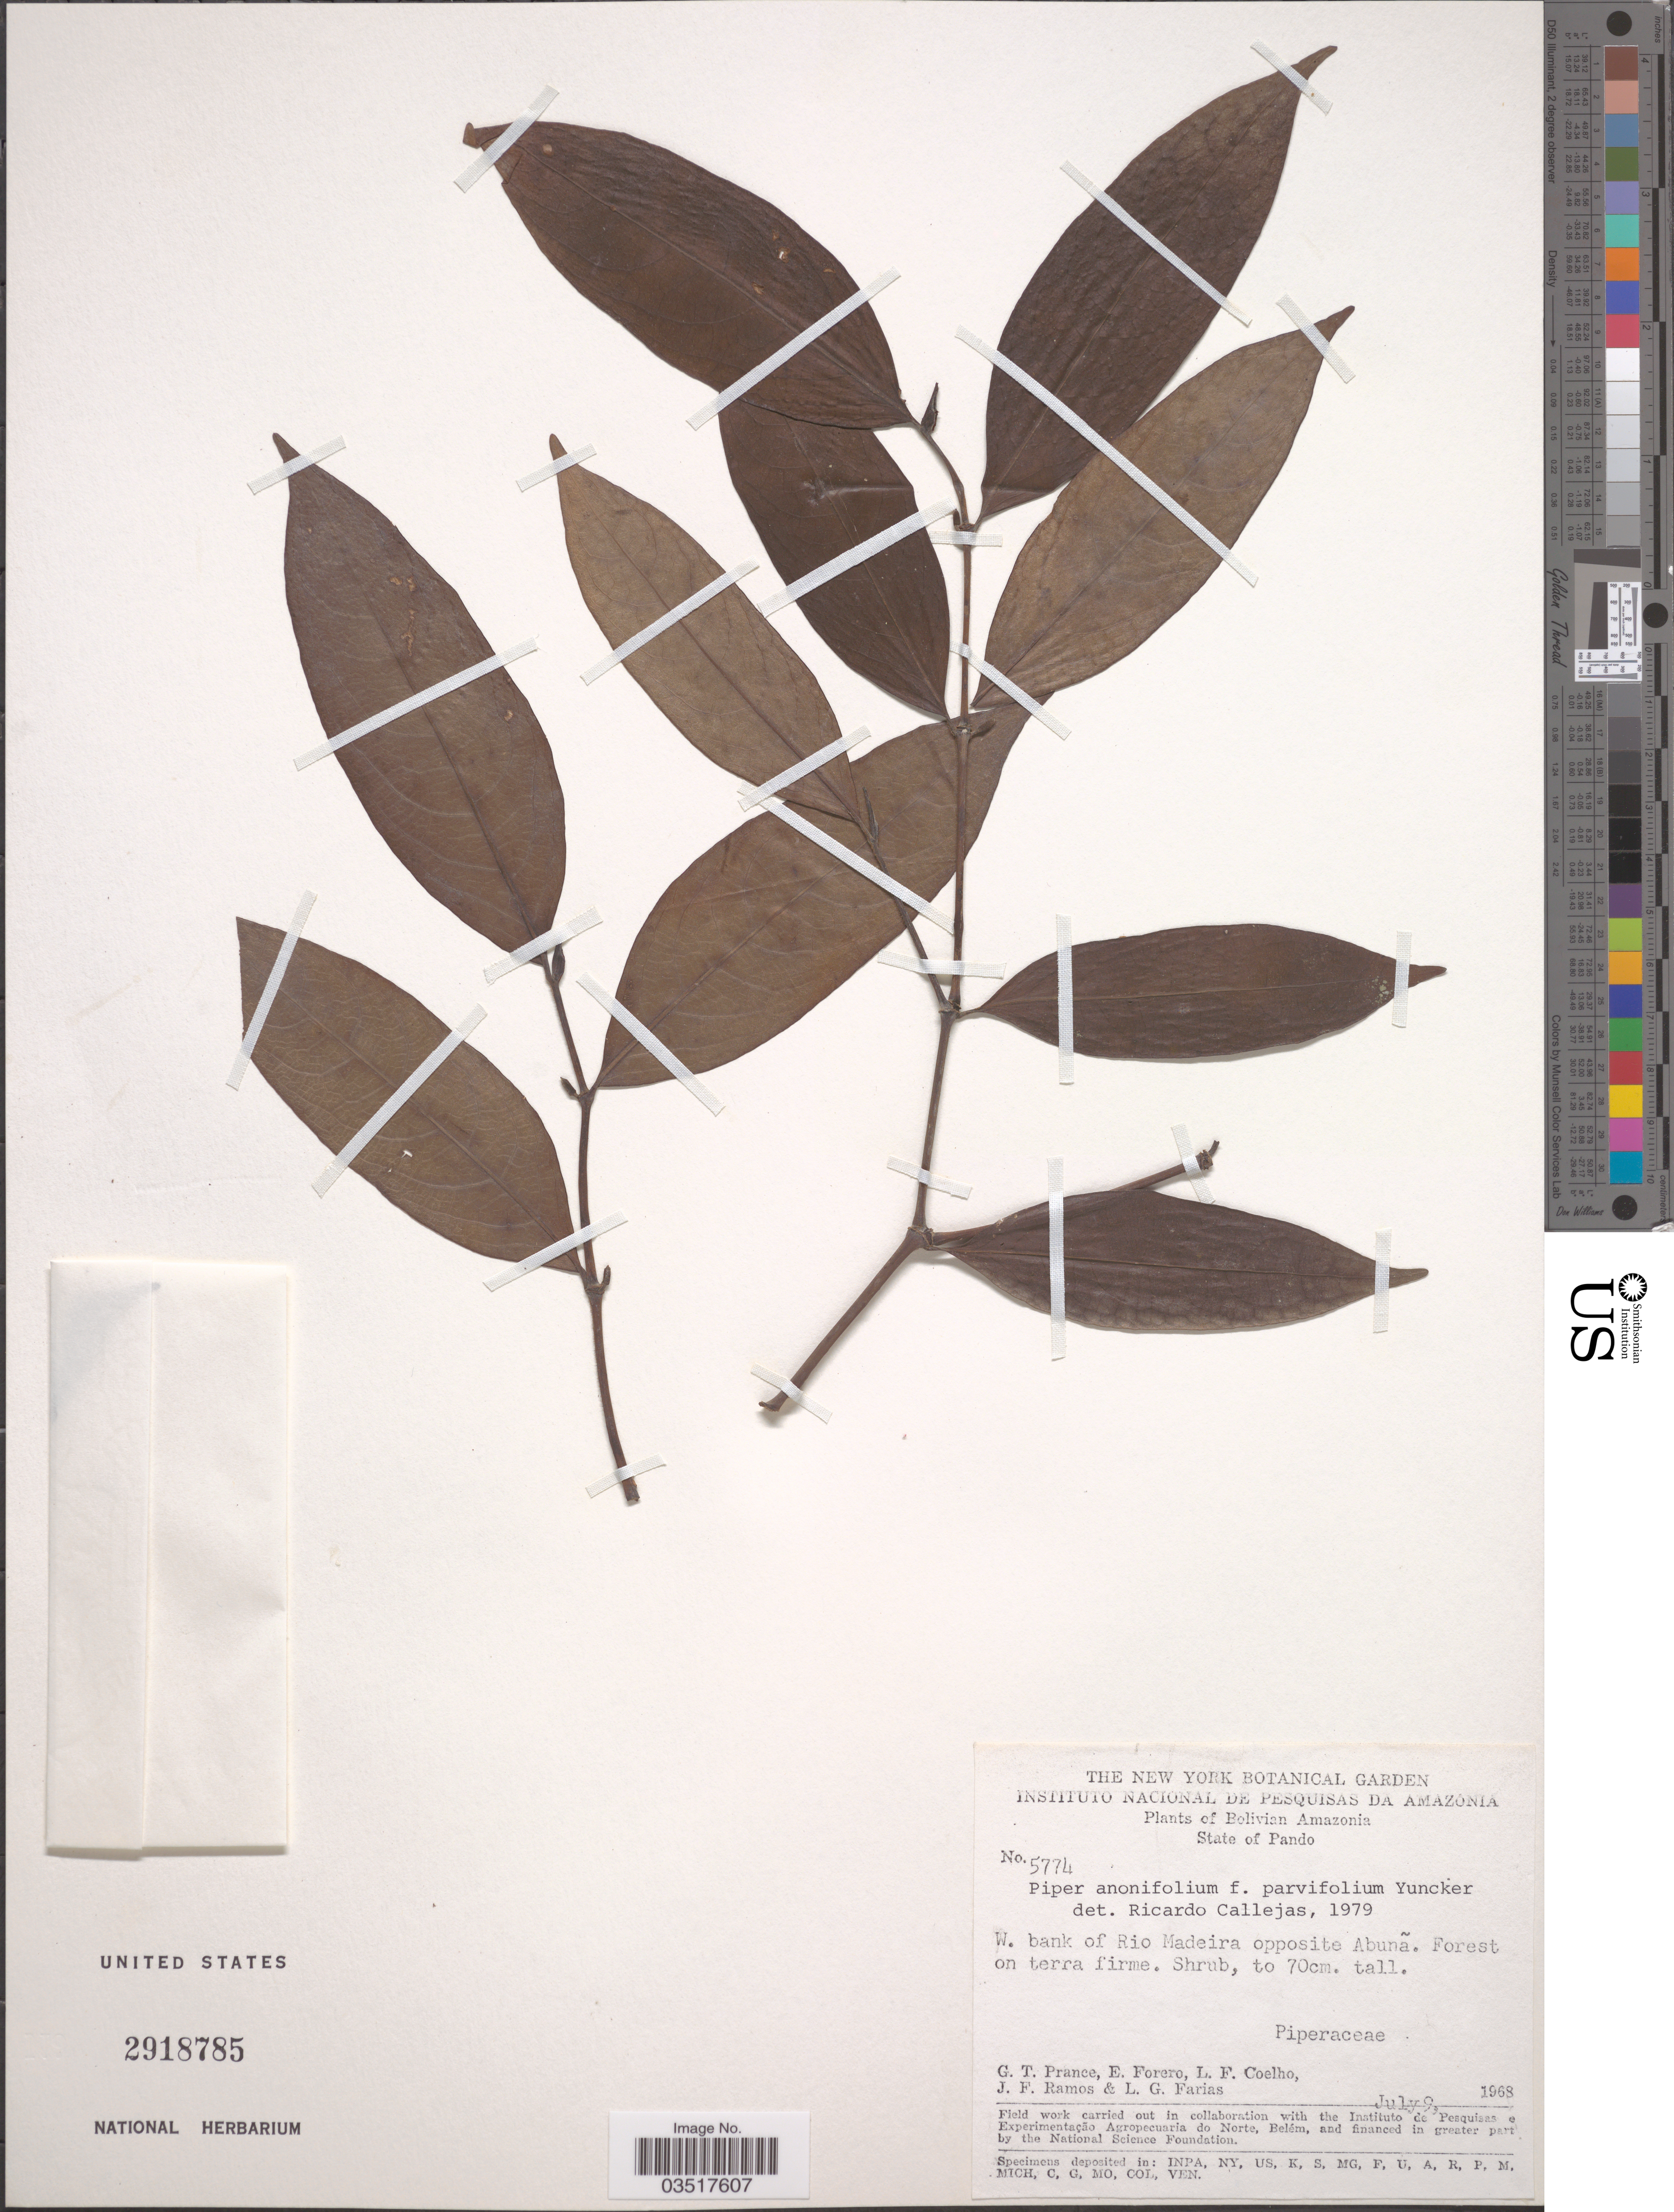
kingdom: Plantae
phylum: Tracheophyta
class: Magnoliopsida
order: Piperales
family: Piperaceae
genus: Piper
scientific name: Piper anonifolium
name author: (Kunth) C. DC.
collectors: G. T. Prance, E. Forero, L. F. Coelho, J. F. Ramos & L. G. Farias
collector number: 5774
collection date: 1968-07-09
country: Bolivia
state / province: Pando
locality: Bolivian Amazonia. W. bank of Rio Madeira opposite Abunã.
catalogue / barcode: US 2918785